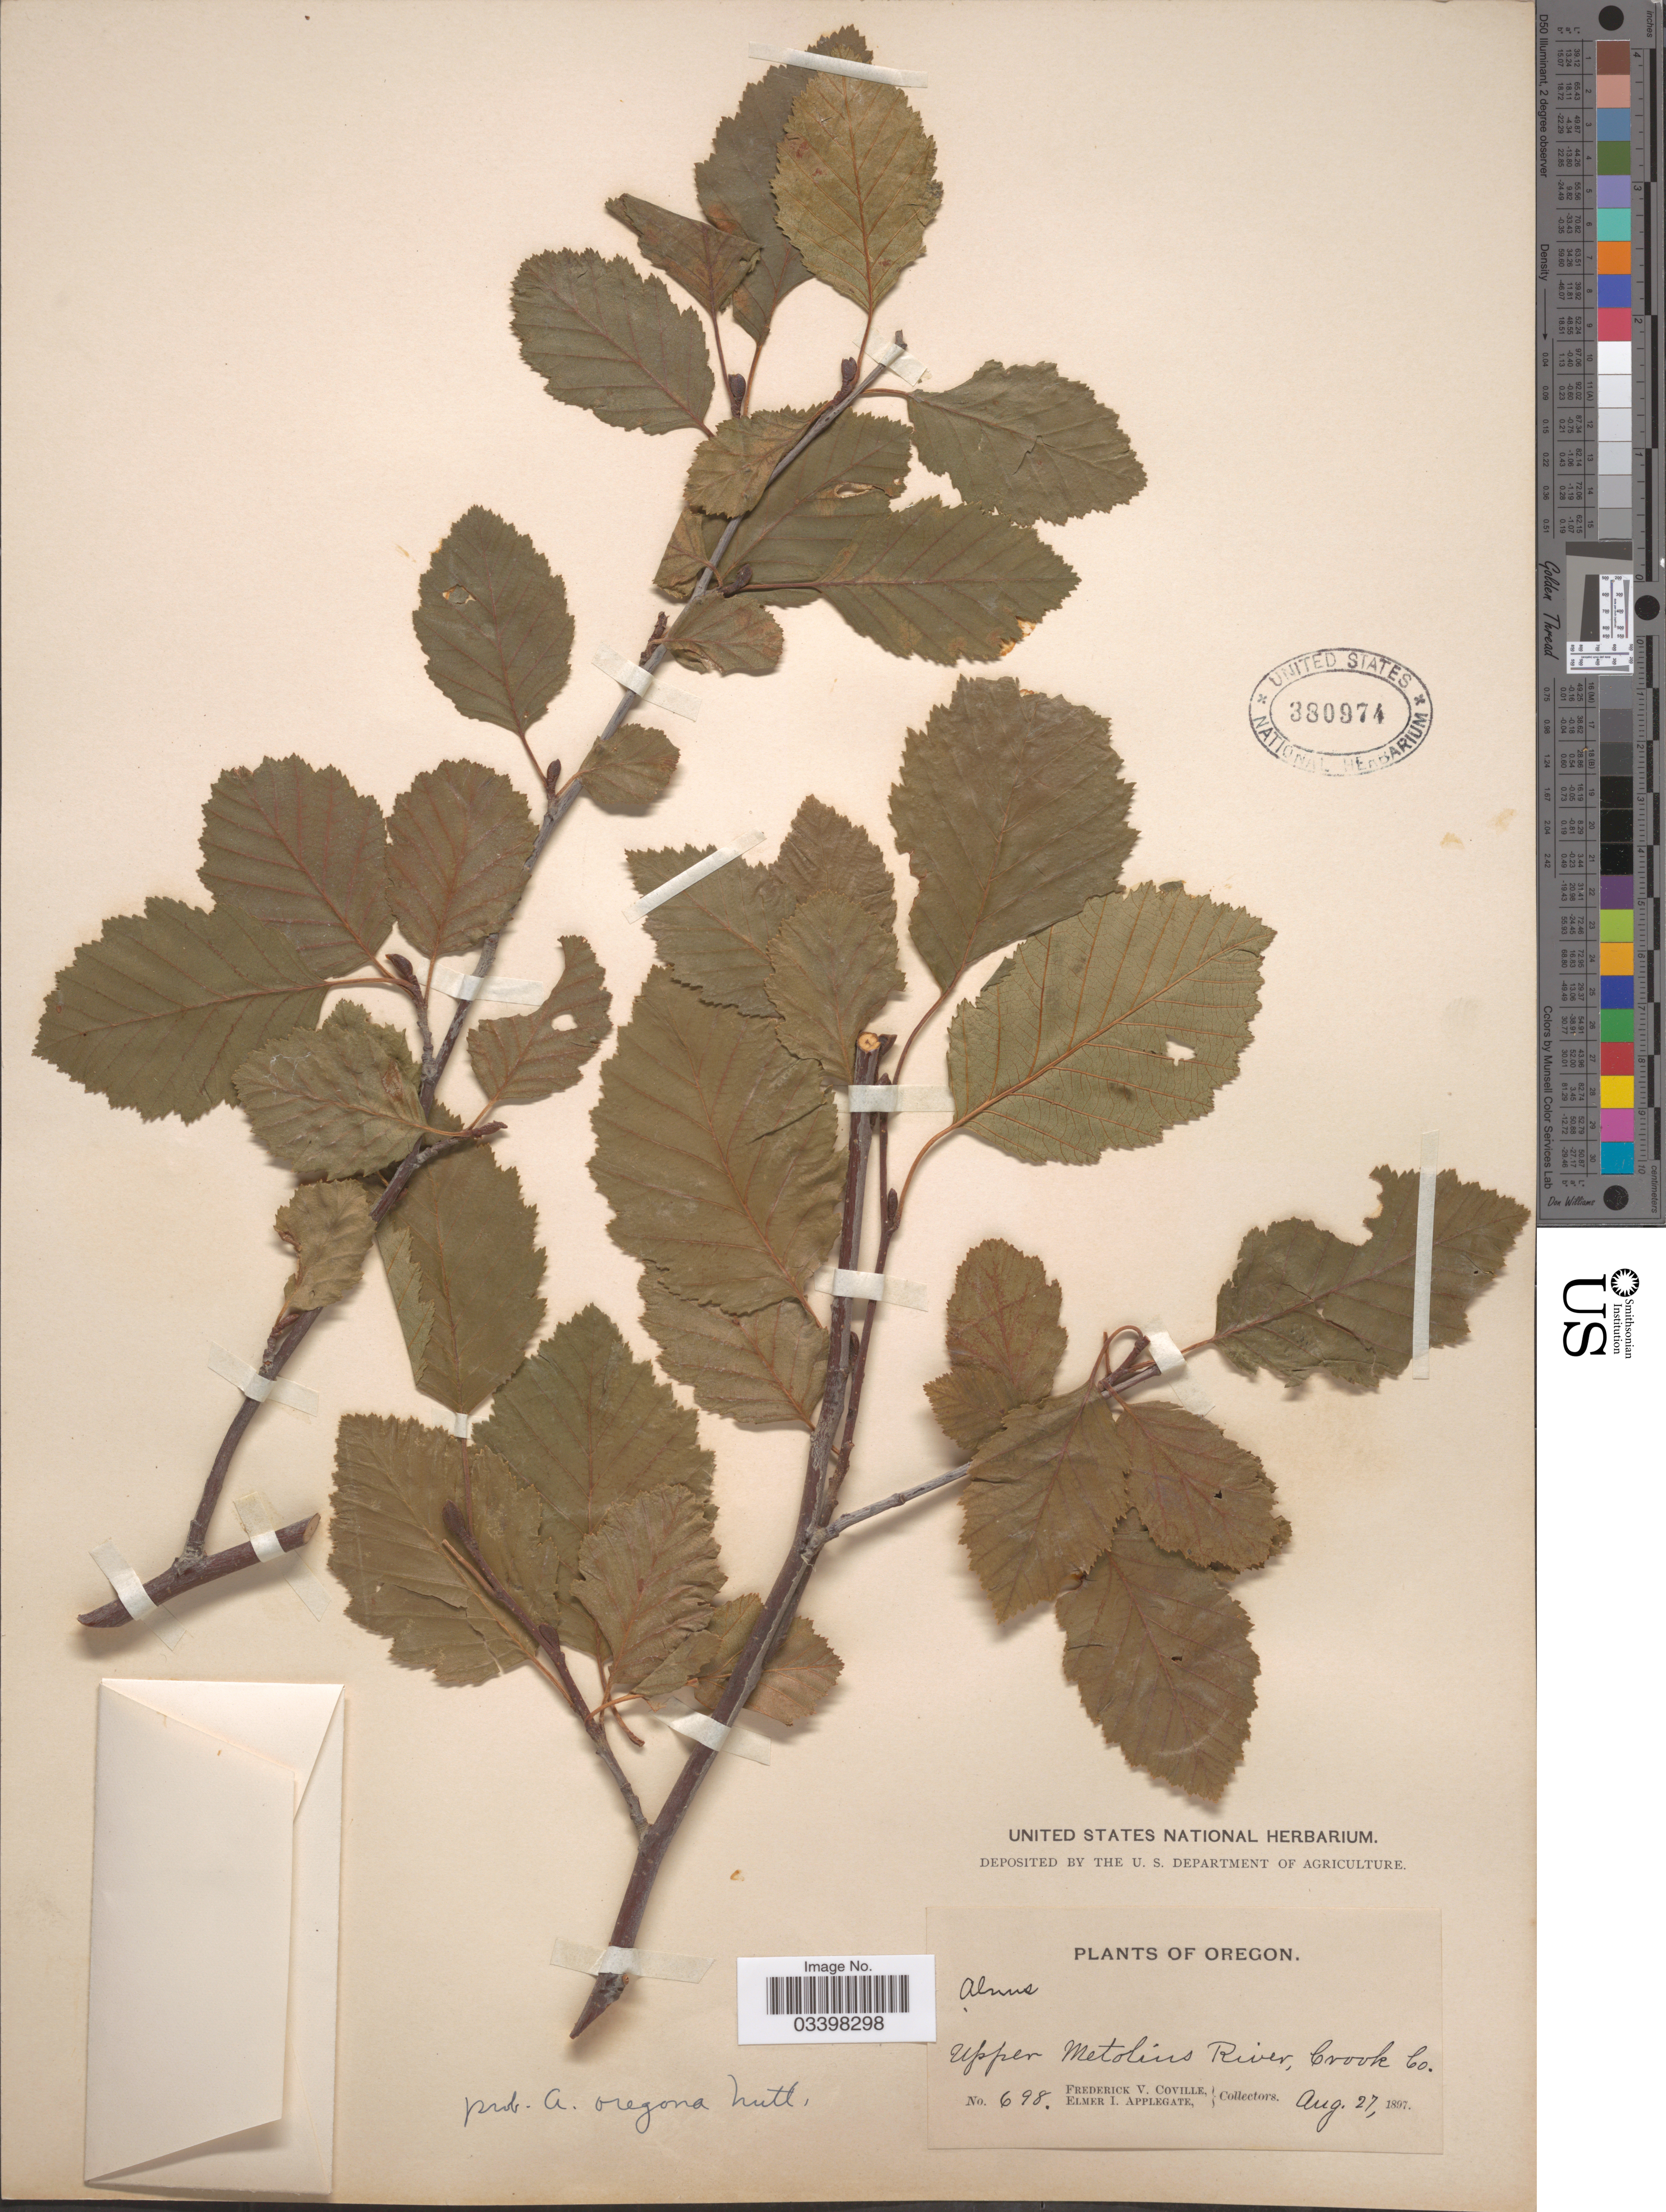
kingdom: Plantae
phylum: Tracheophyta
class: Magnoliopsida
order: Fagales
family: Betulaceae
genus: Alnus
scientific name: Alnus rubra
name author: Bong.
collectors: F. V. Coville & E. I. Applegate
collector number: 698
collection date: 1897-08-27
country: United States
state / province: Oregon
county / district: Crook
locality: Upper Metolins River, Crook Co.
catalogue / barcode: US 380974